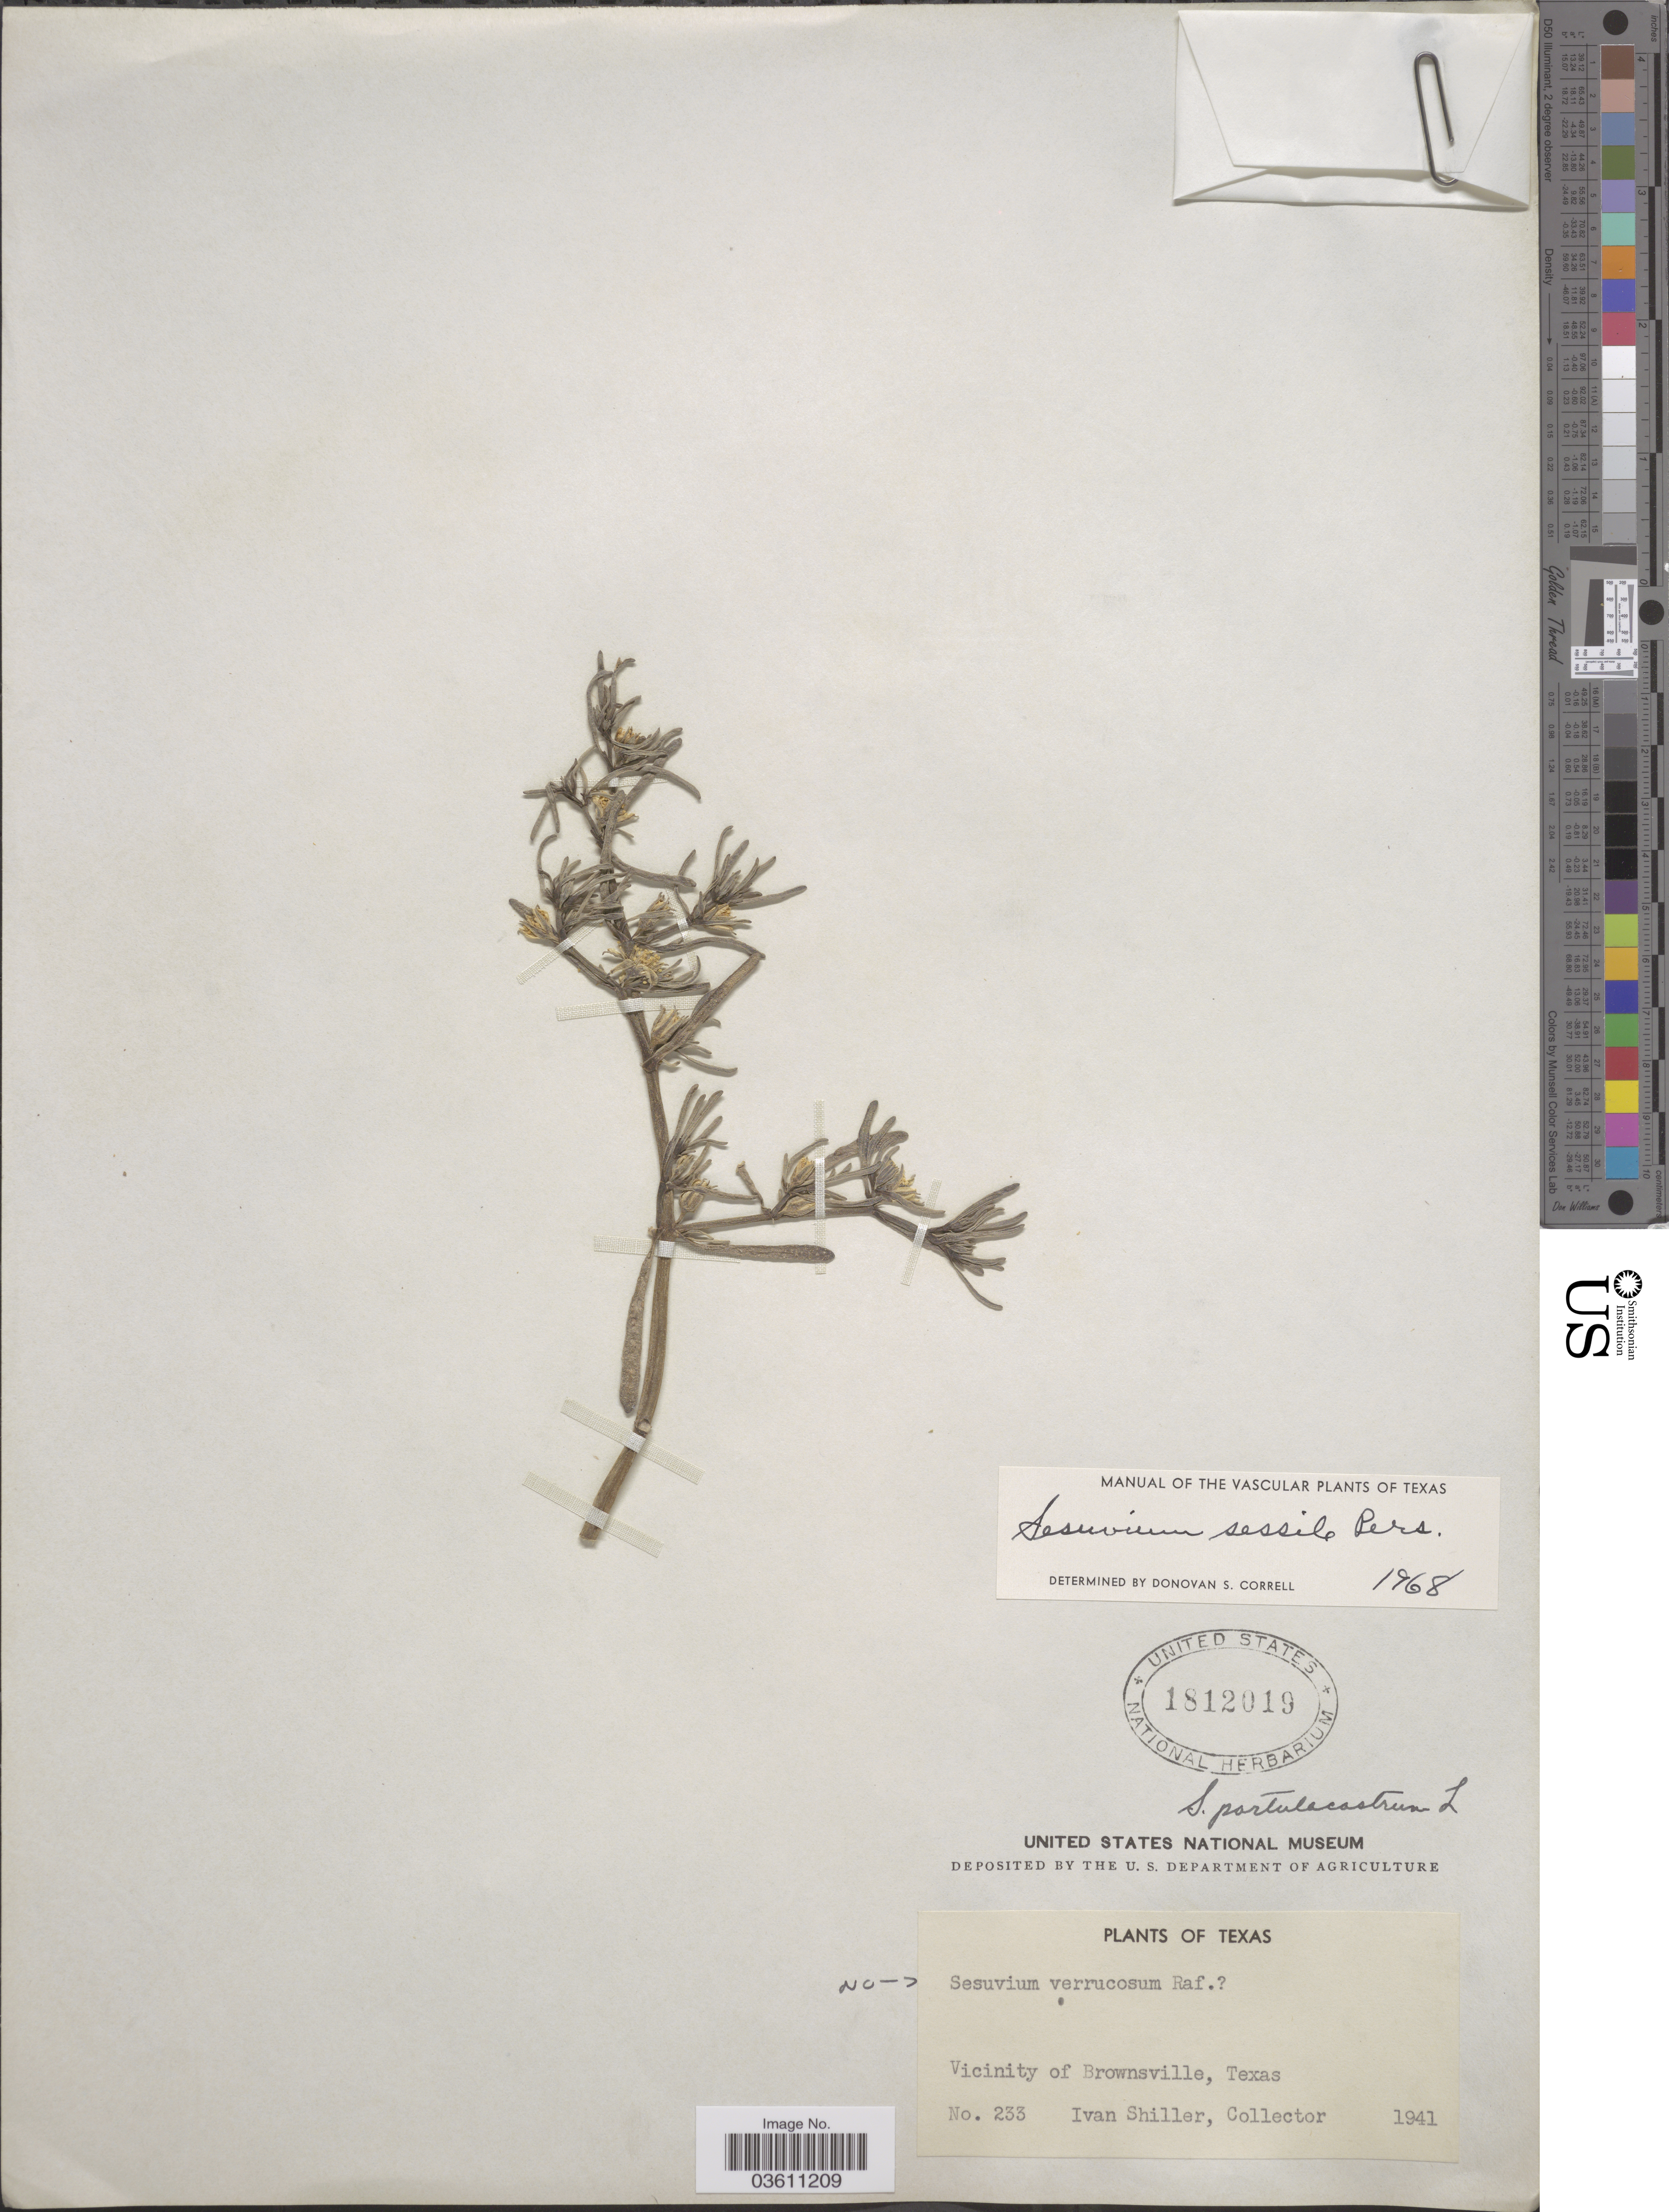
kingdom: Plantae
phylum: Tracheophyta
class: Magnoliopsida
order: Caryophyllales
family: Aizoaceae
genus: Sesuvium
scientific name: Sesuvium revolutifolium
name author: Ortega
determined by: Strong, Mark T., (BOT), Smithsonian Institution - National Museum of Natural History (UNITED STATES)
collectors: I. Shiller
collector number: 233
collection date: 1941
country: United States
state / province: Texas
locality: Vicinity of Brownsville.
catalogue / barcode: US 1812019